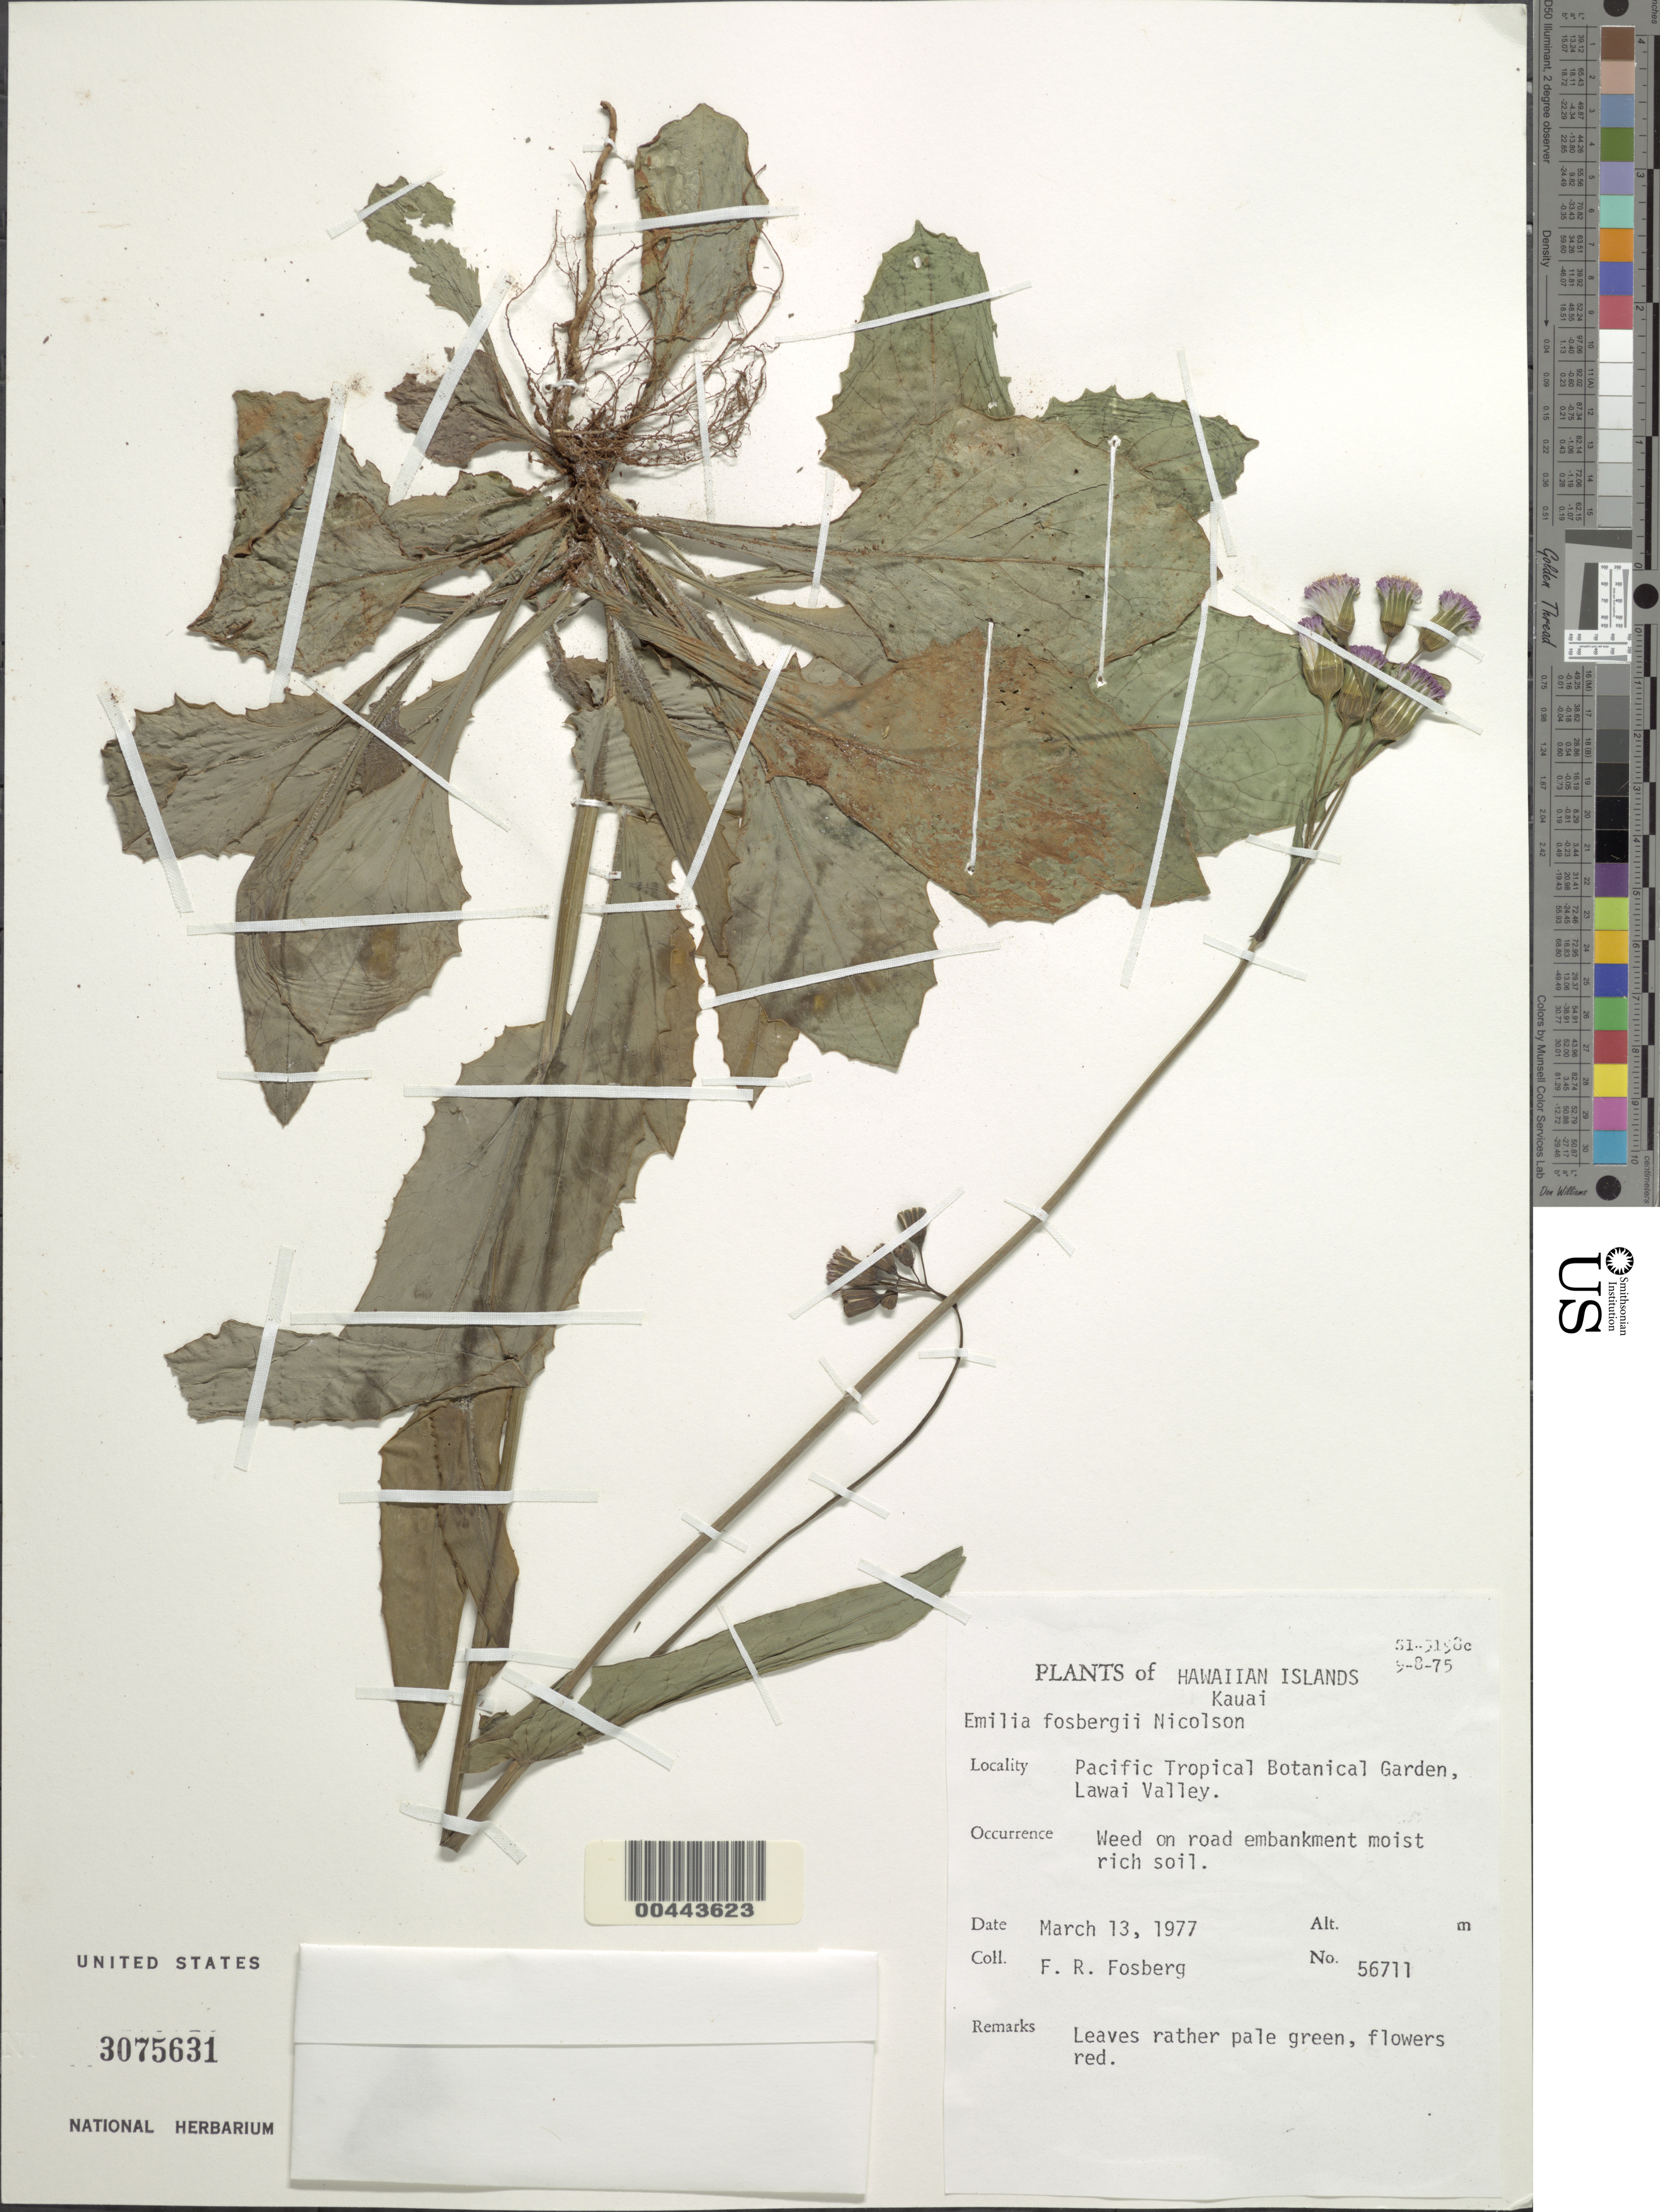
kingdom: Plantae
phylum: Tracheophyta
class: Magnoliopsida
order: Asterales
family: Asteraceae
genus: Emilia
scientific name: Emilia fosbergii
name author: Nicolson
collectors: F. R. Fosberg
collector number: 56711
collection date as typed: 13 Mar 1977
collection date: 1977-03-13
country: United States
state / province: Hawaii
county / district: Kauai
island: Kaua'i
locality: Pacific Tropical Botanical Garden, Lawai Valley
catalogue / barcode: US 3075631